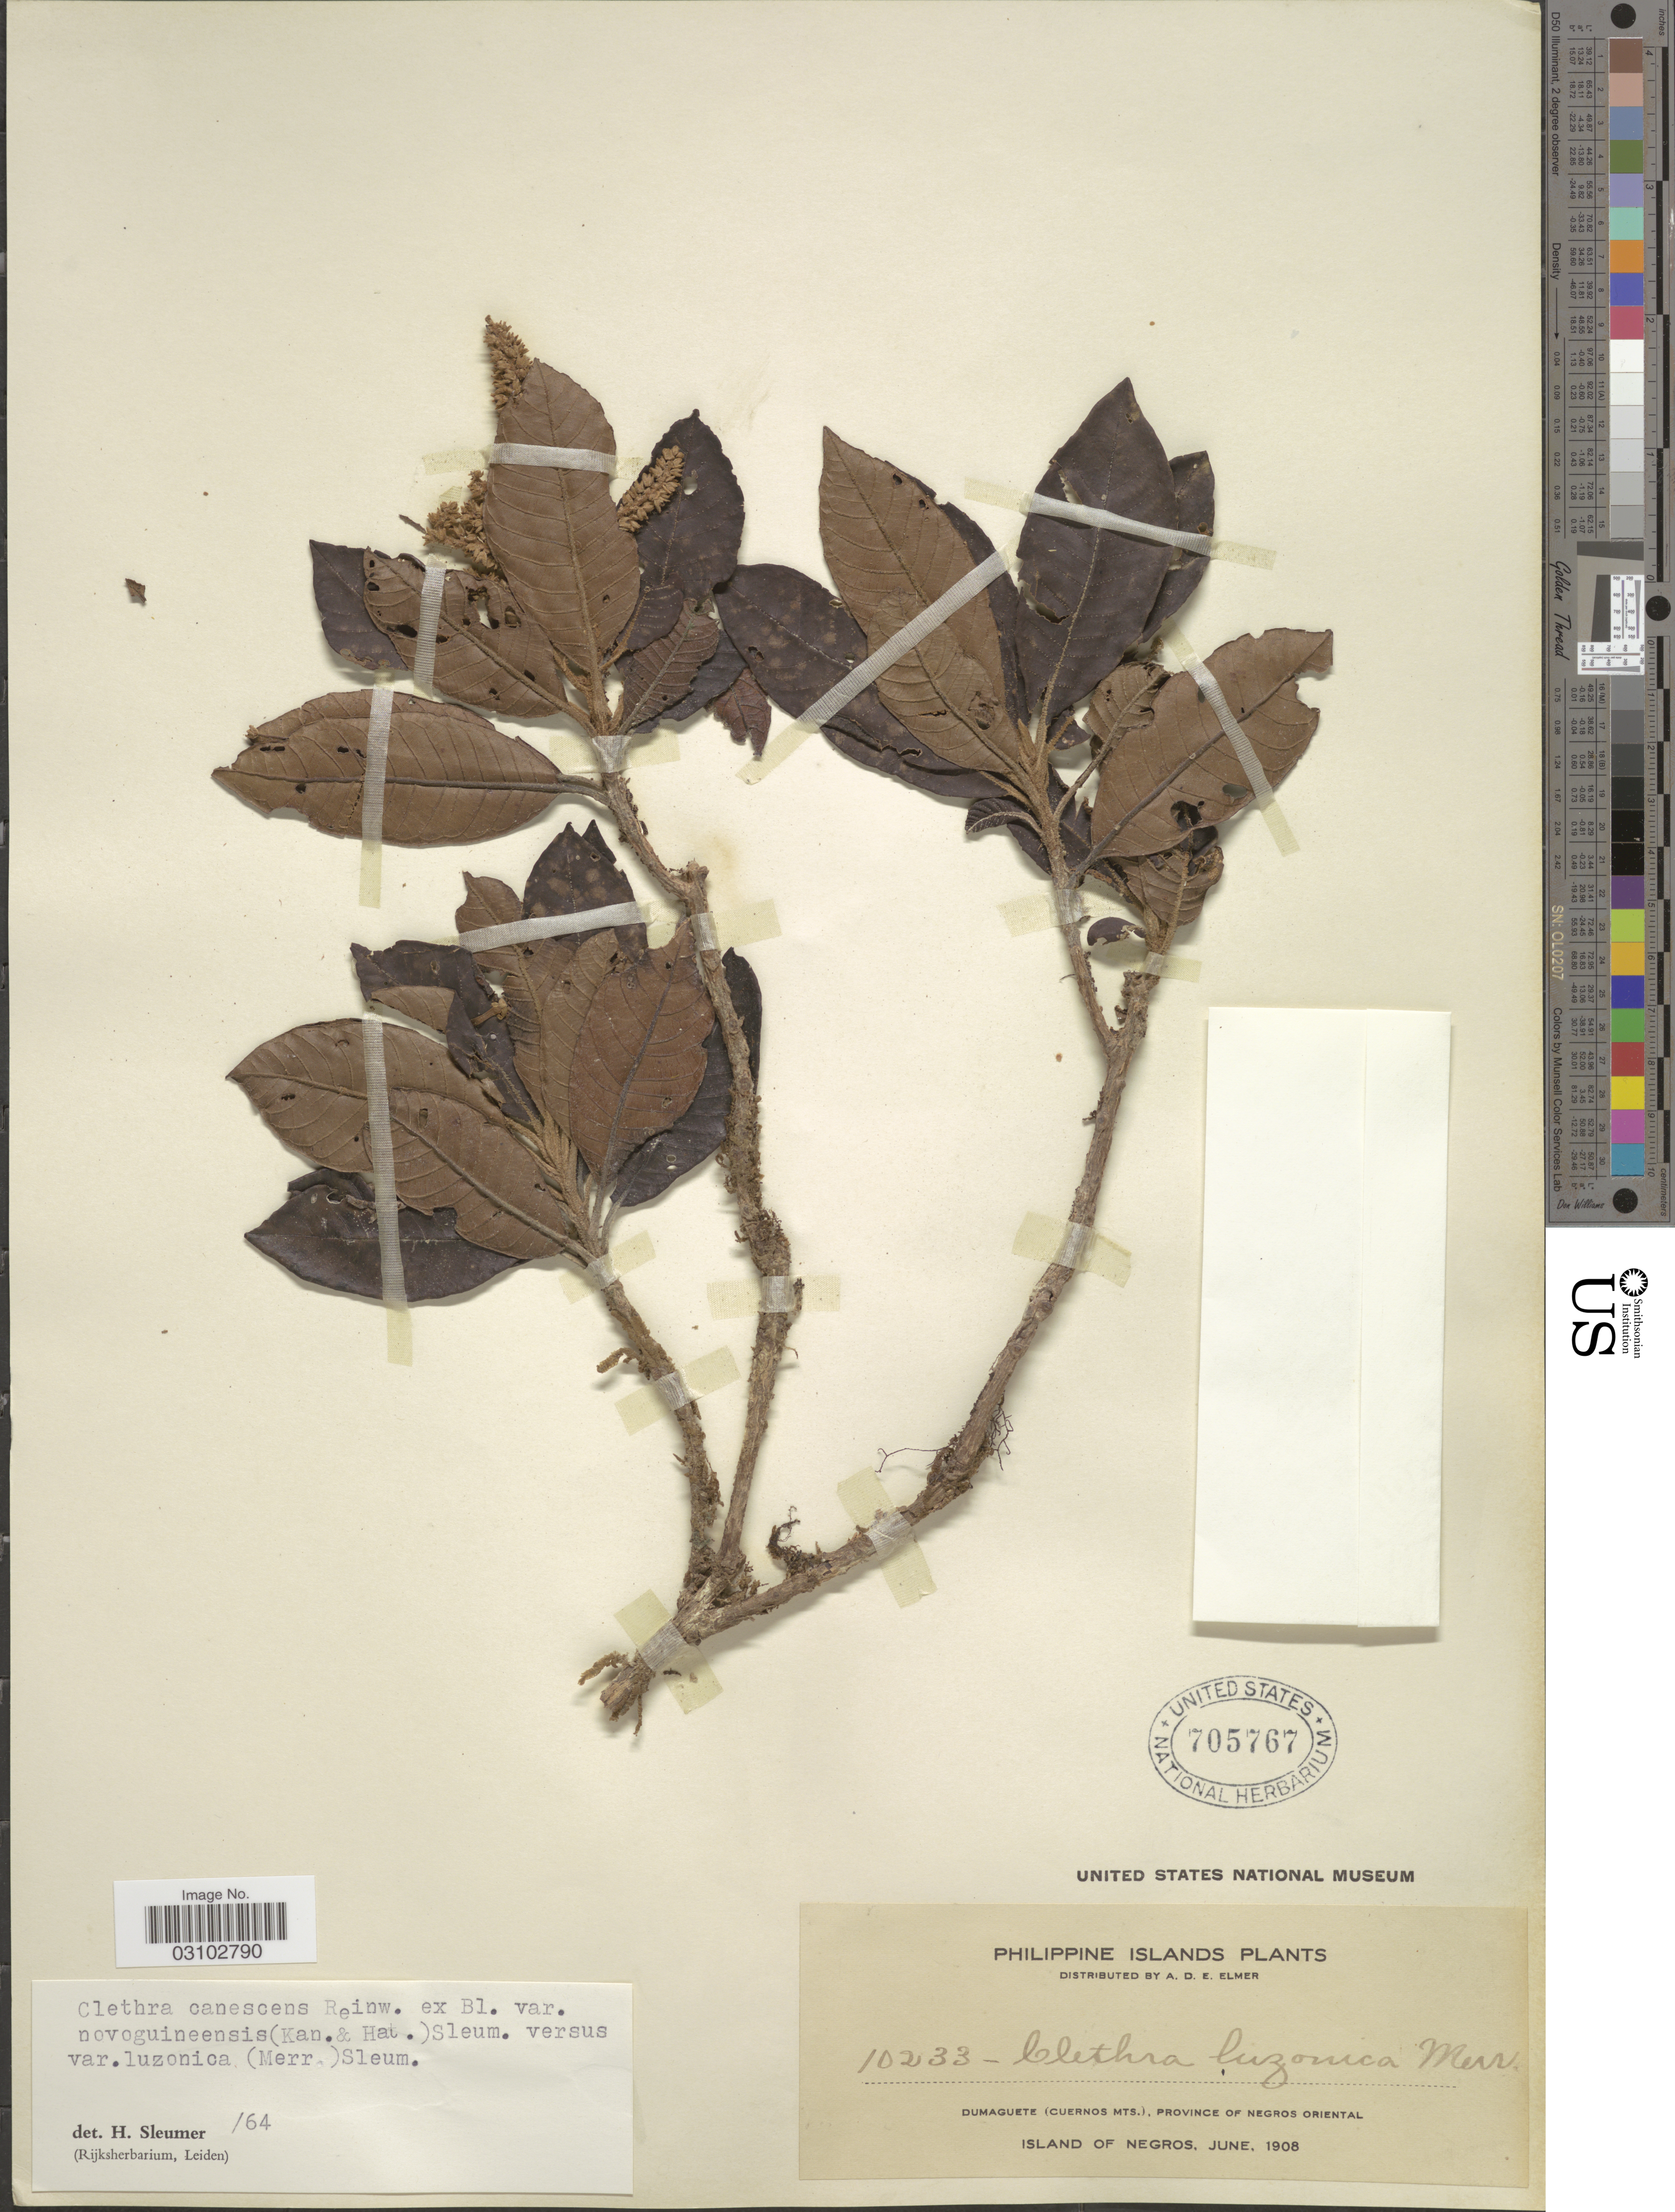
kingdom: Plantae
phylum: Tracheophyta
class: Magnoliopsida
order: Ericales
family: Clethraceae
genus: Clethra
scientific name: Clethra canescens var. novoguineensis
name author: (Kaneh. & Hatus.) Sleumer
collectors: A. D. E. Elmer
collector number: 10233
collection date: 1908-06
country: Philippines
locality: Philippine Islands. Dumaguete (Cuernos Mts.), Province of Negros Oriental. Island of Negros.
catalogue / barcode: US 705767